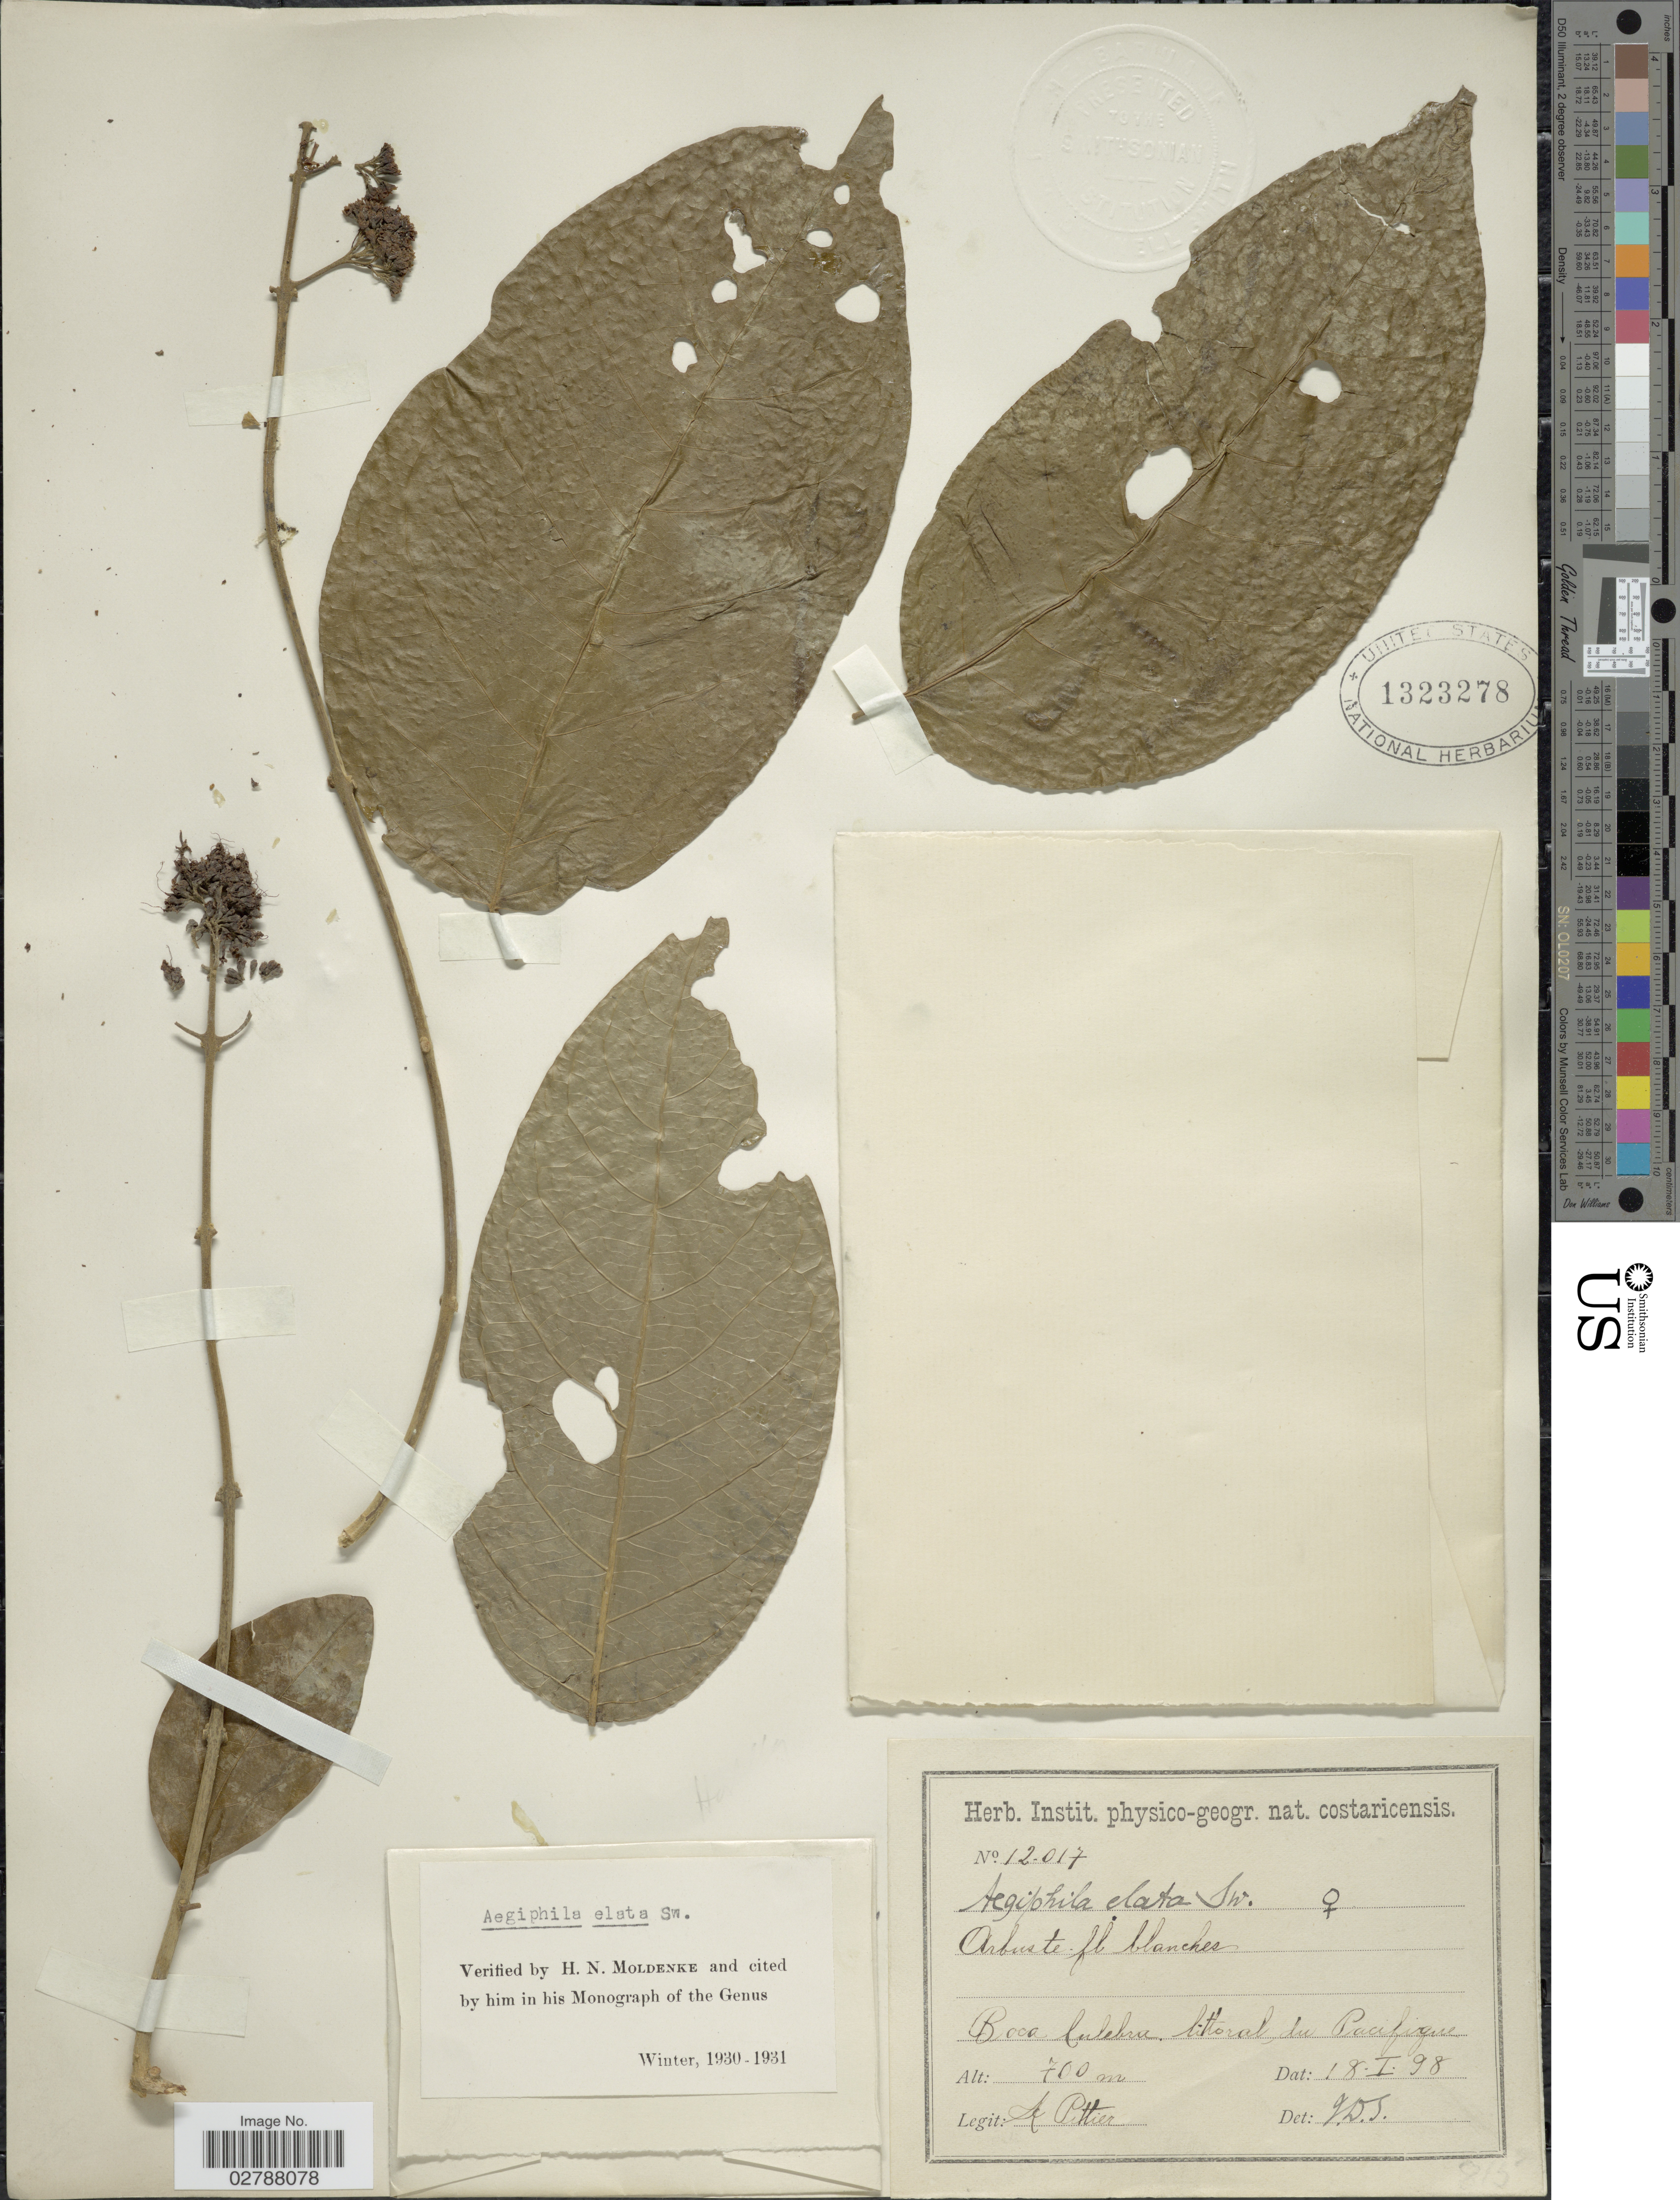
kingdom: Plantae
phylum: Tracheophyta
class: Magnoliopsida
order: Lamiales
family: Lamiaceae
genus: Aegiphila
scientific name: Aegiphila elata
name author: Sw.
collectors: A. Pittier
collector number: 12017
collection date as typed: Transcribed d/m/y: 18/1/98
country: Costa Rica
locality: Boca Culebra, littoral du Pacifique.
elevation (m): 700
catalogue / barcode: US 1323278